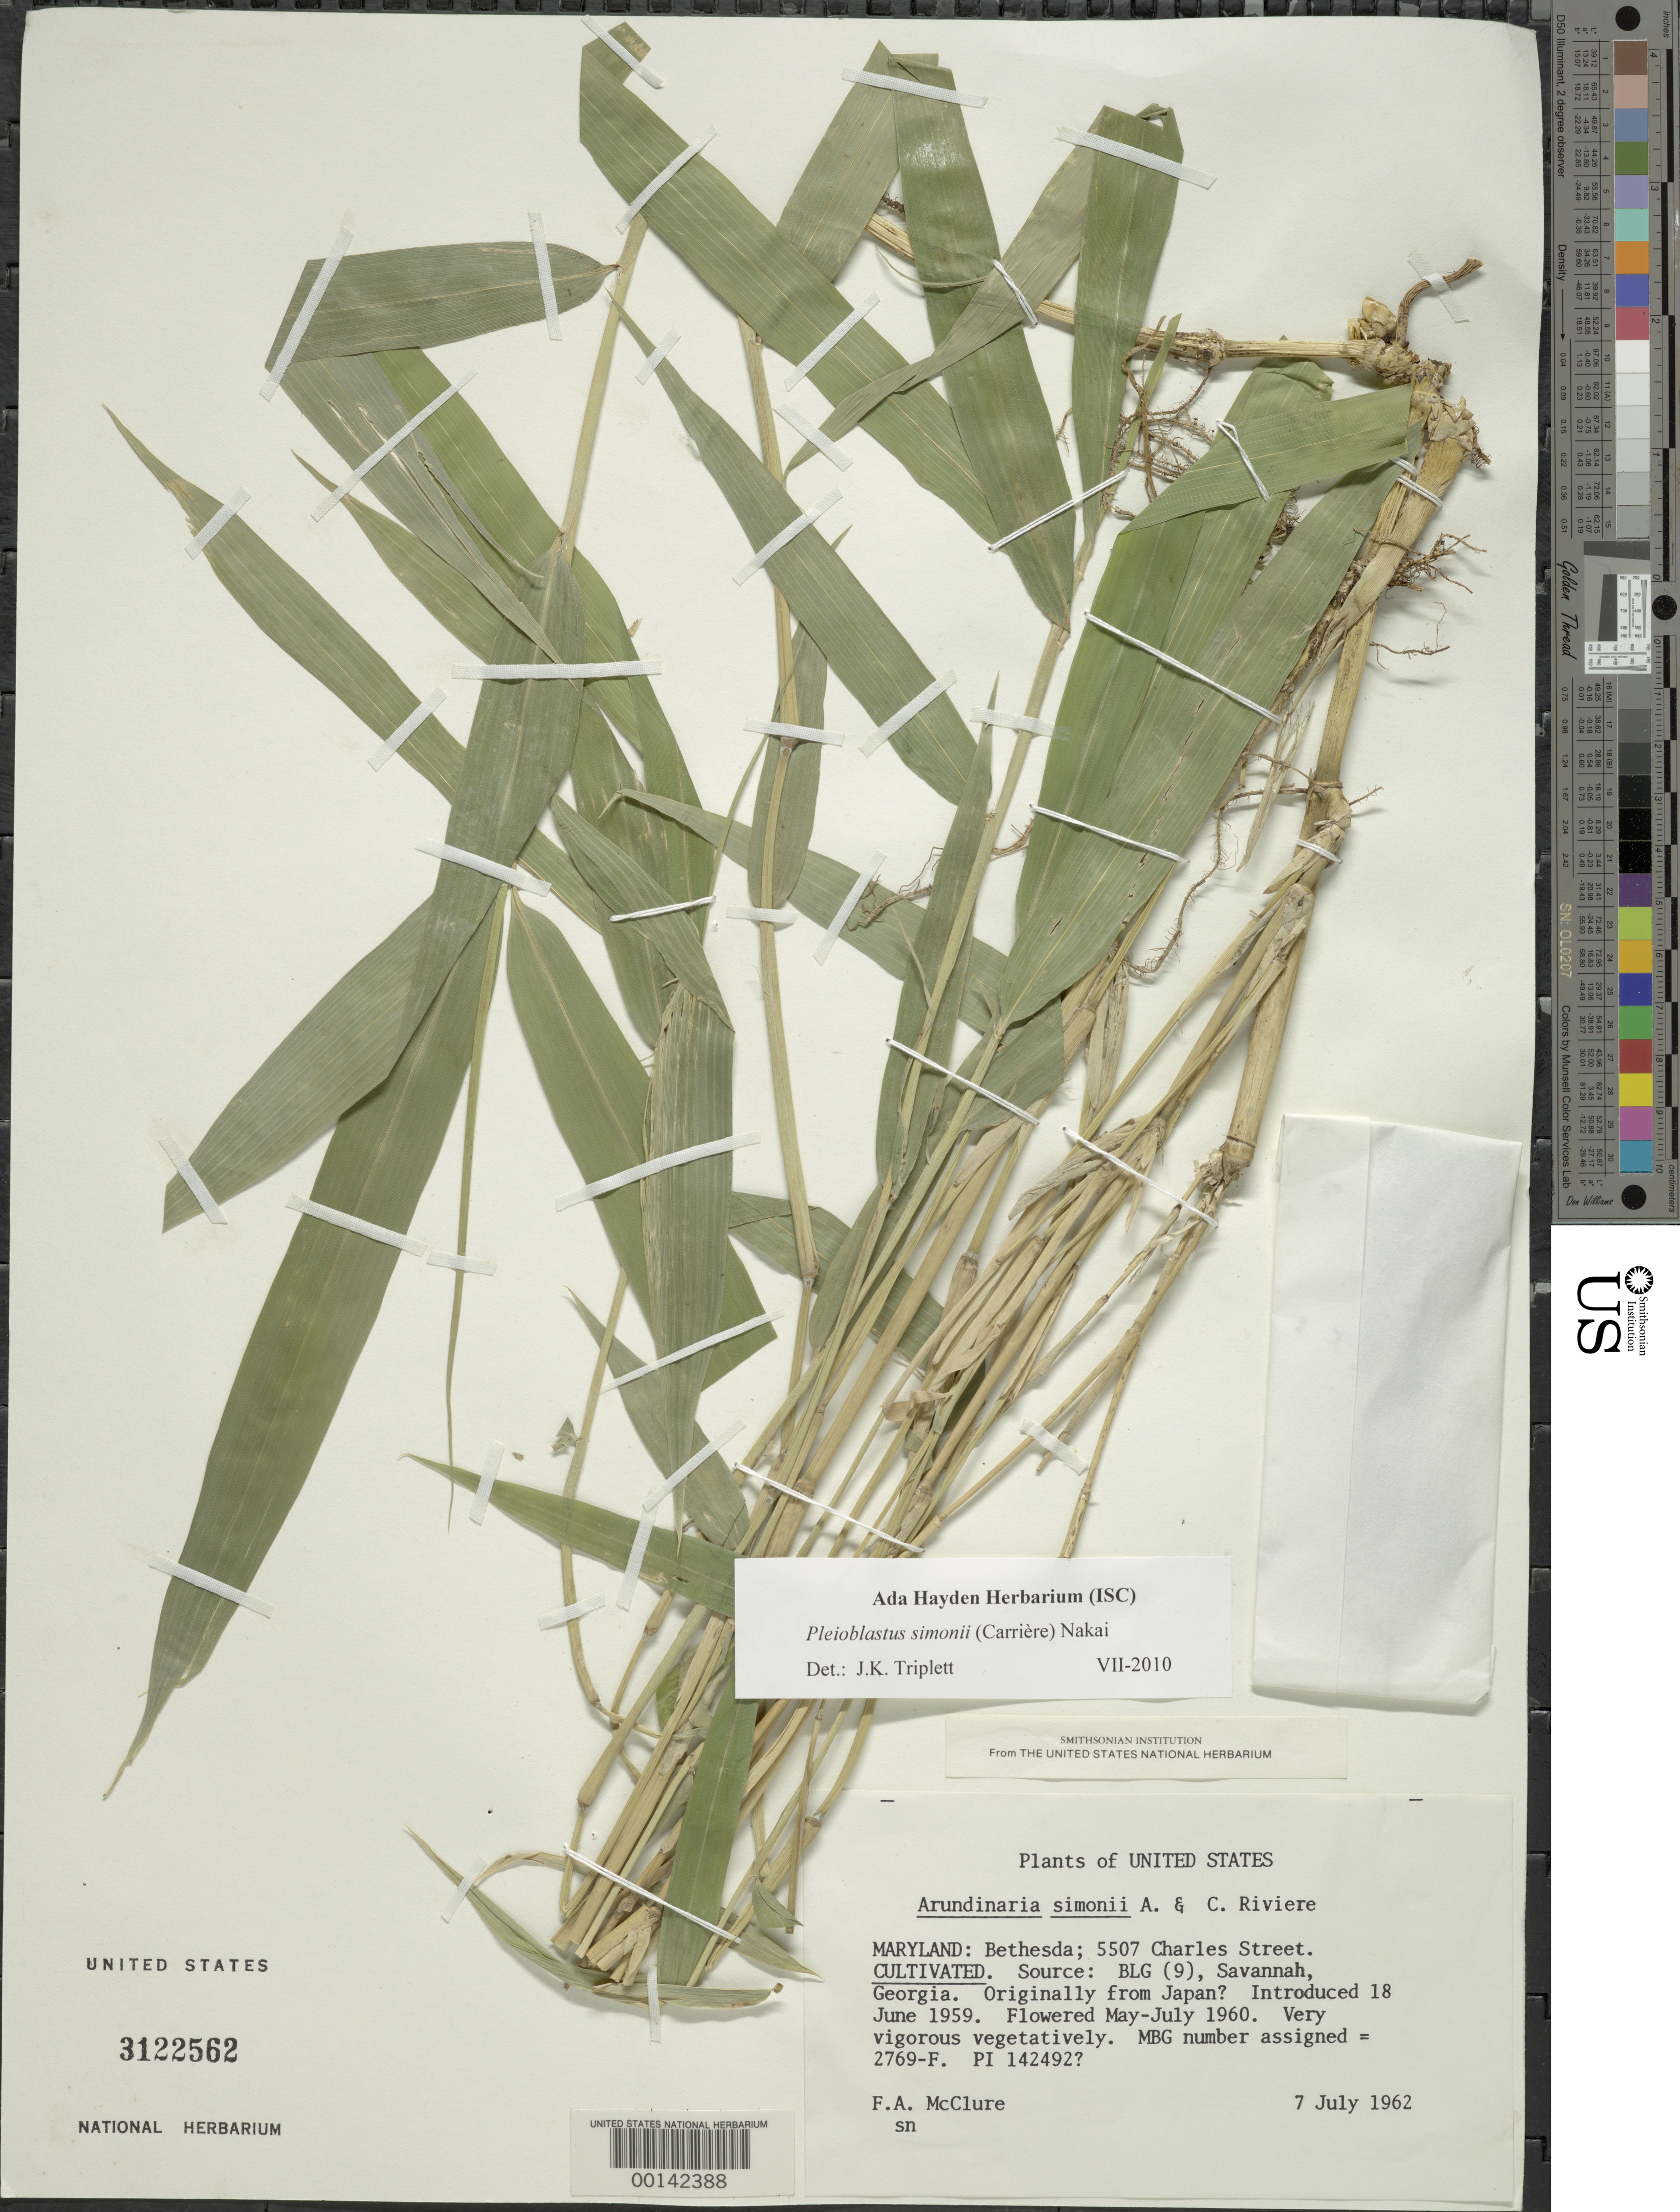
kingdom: Plantae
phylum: Tracheophyta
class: Liliopsida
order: Poales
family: Poaceae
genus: Pleioblastus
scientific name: Pleioblastus simonii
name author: (Carrière) Nakai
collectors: F. A. McClure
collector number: BBG 2769-F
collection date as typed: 07 Jul 1962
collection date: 1962-07-07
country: United States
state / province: Maryland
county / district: Montgomery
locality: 5507 Charles Street, Bethesda (McClure's garden)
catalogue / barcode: US 3122562